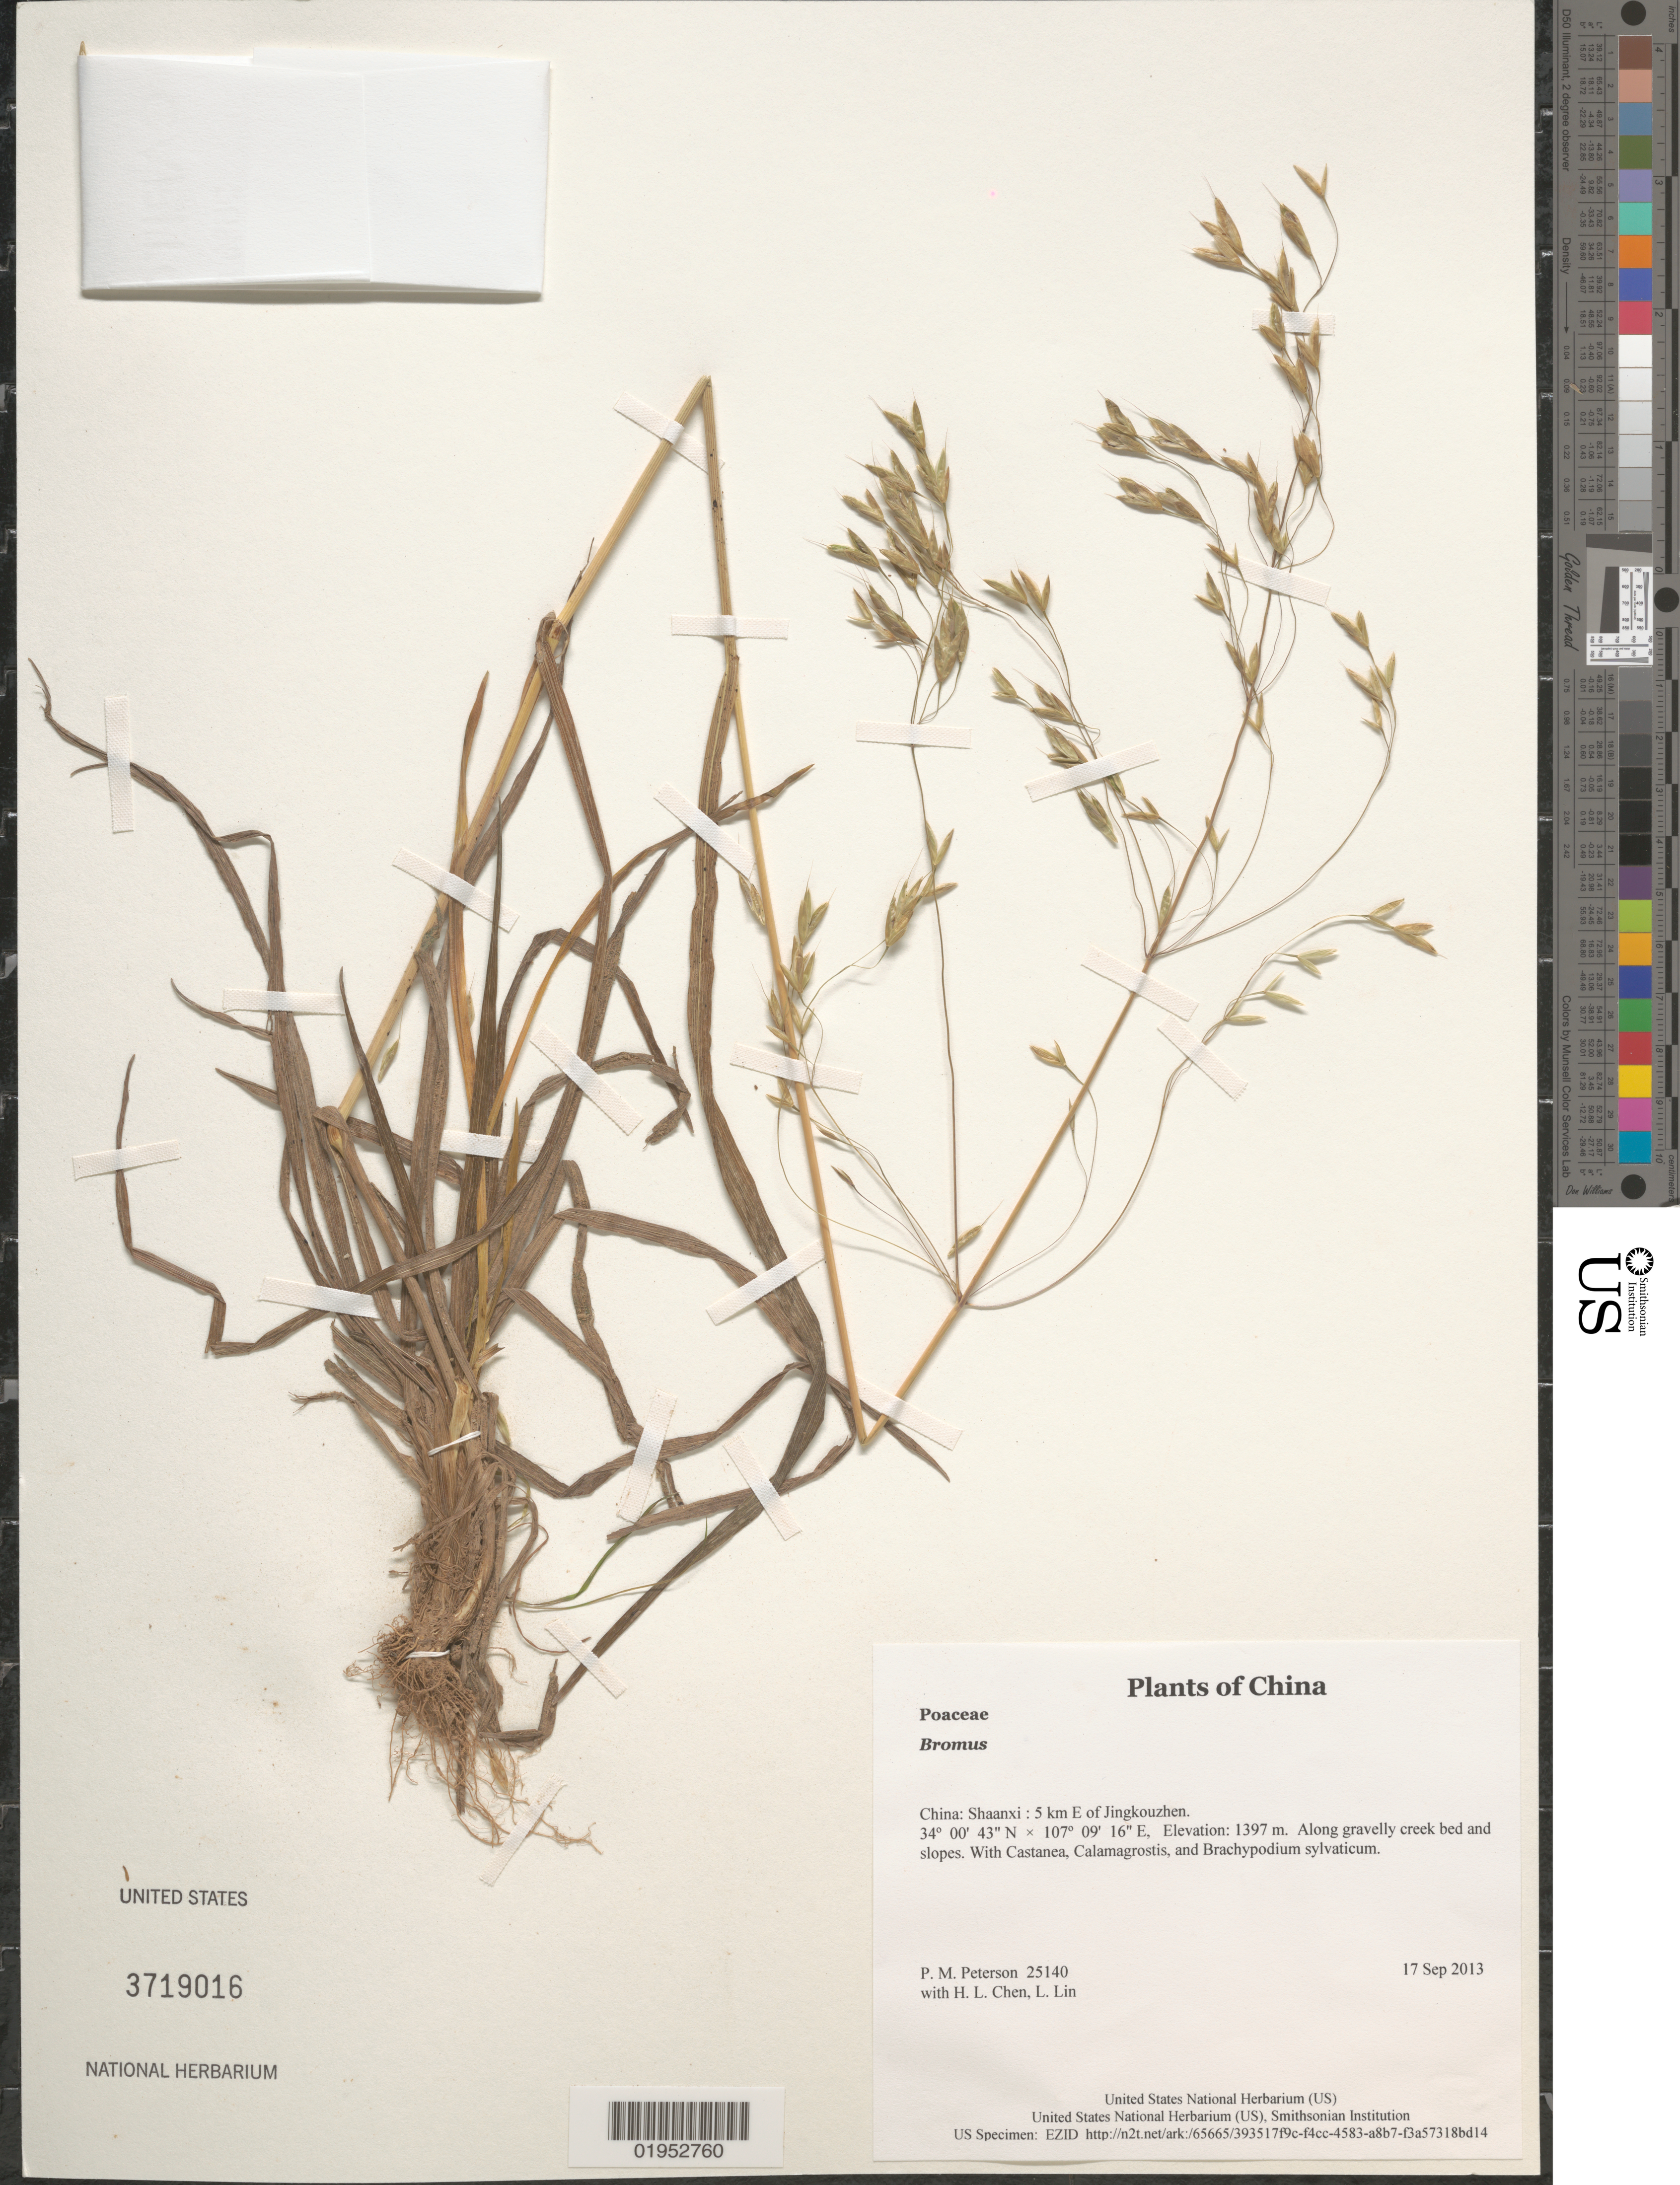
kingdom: Plantae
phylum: Tracheophyta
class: Liliopsida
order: Poales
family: Poaceae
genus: Bromus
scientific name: Bromus sp.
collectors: P. M. Peterson, H. L. Chen & L. Lin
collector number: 25140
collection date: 2013-09-17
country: China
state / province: Shaanxi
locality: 5 km E of Jingkouzhen.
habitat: Along gravelly creek bed and slopes.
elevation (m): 1397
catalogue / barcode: US 3719016